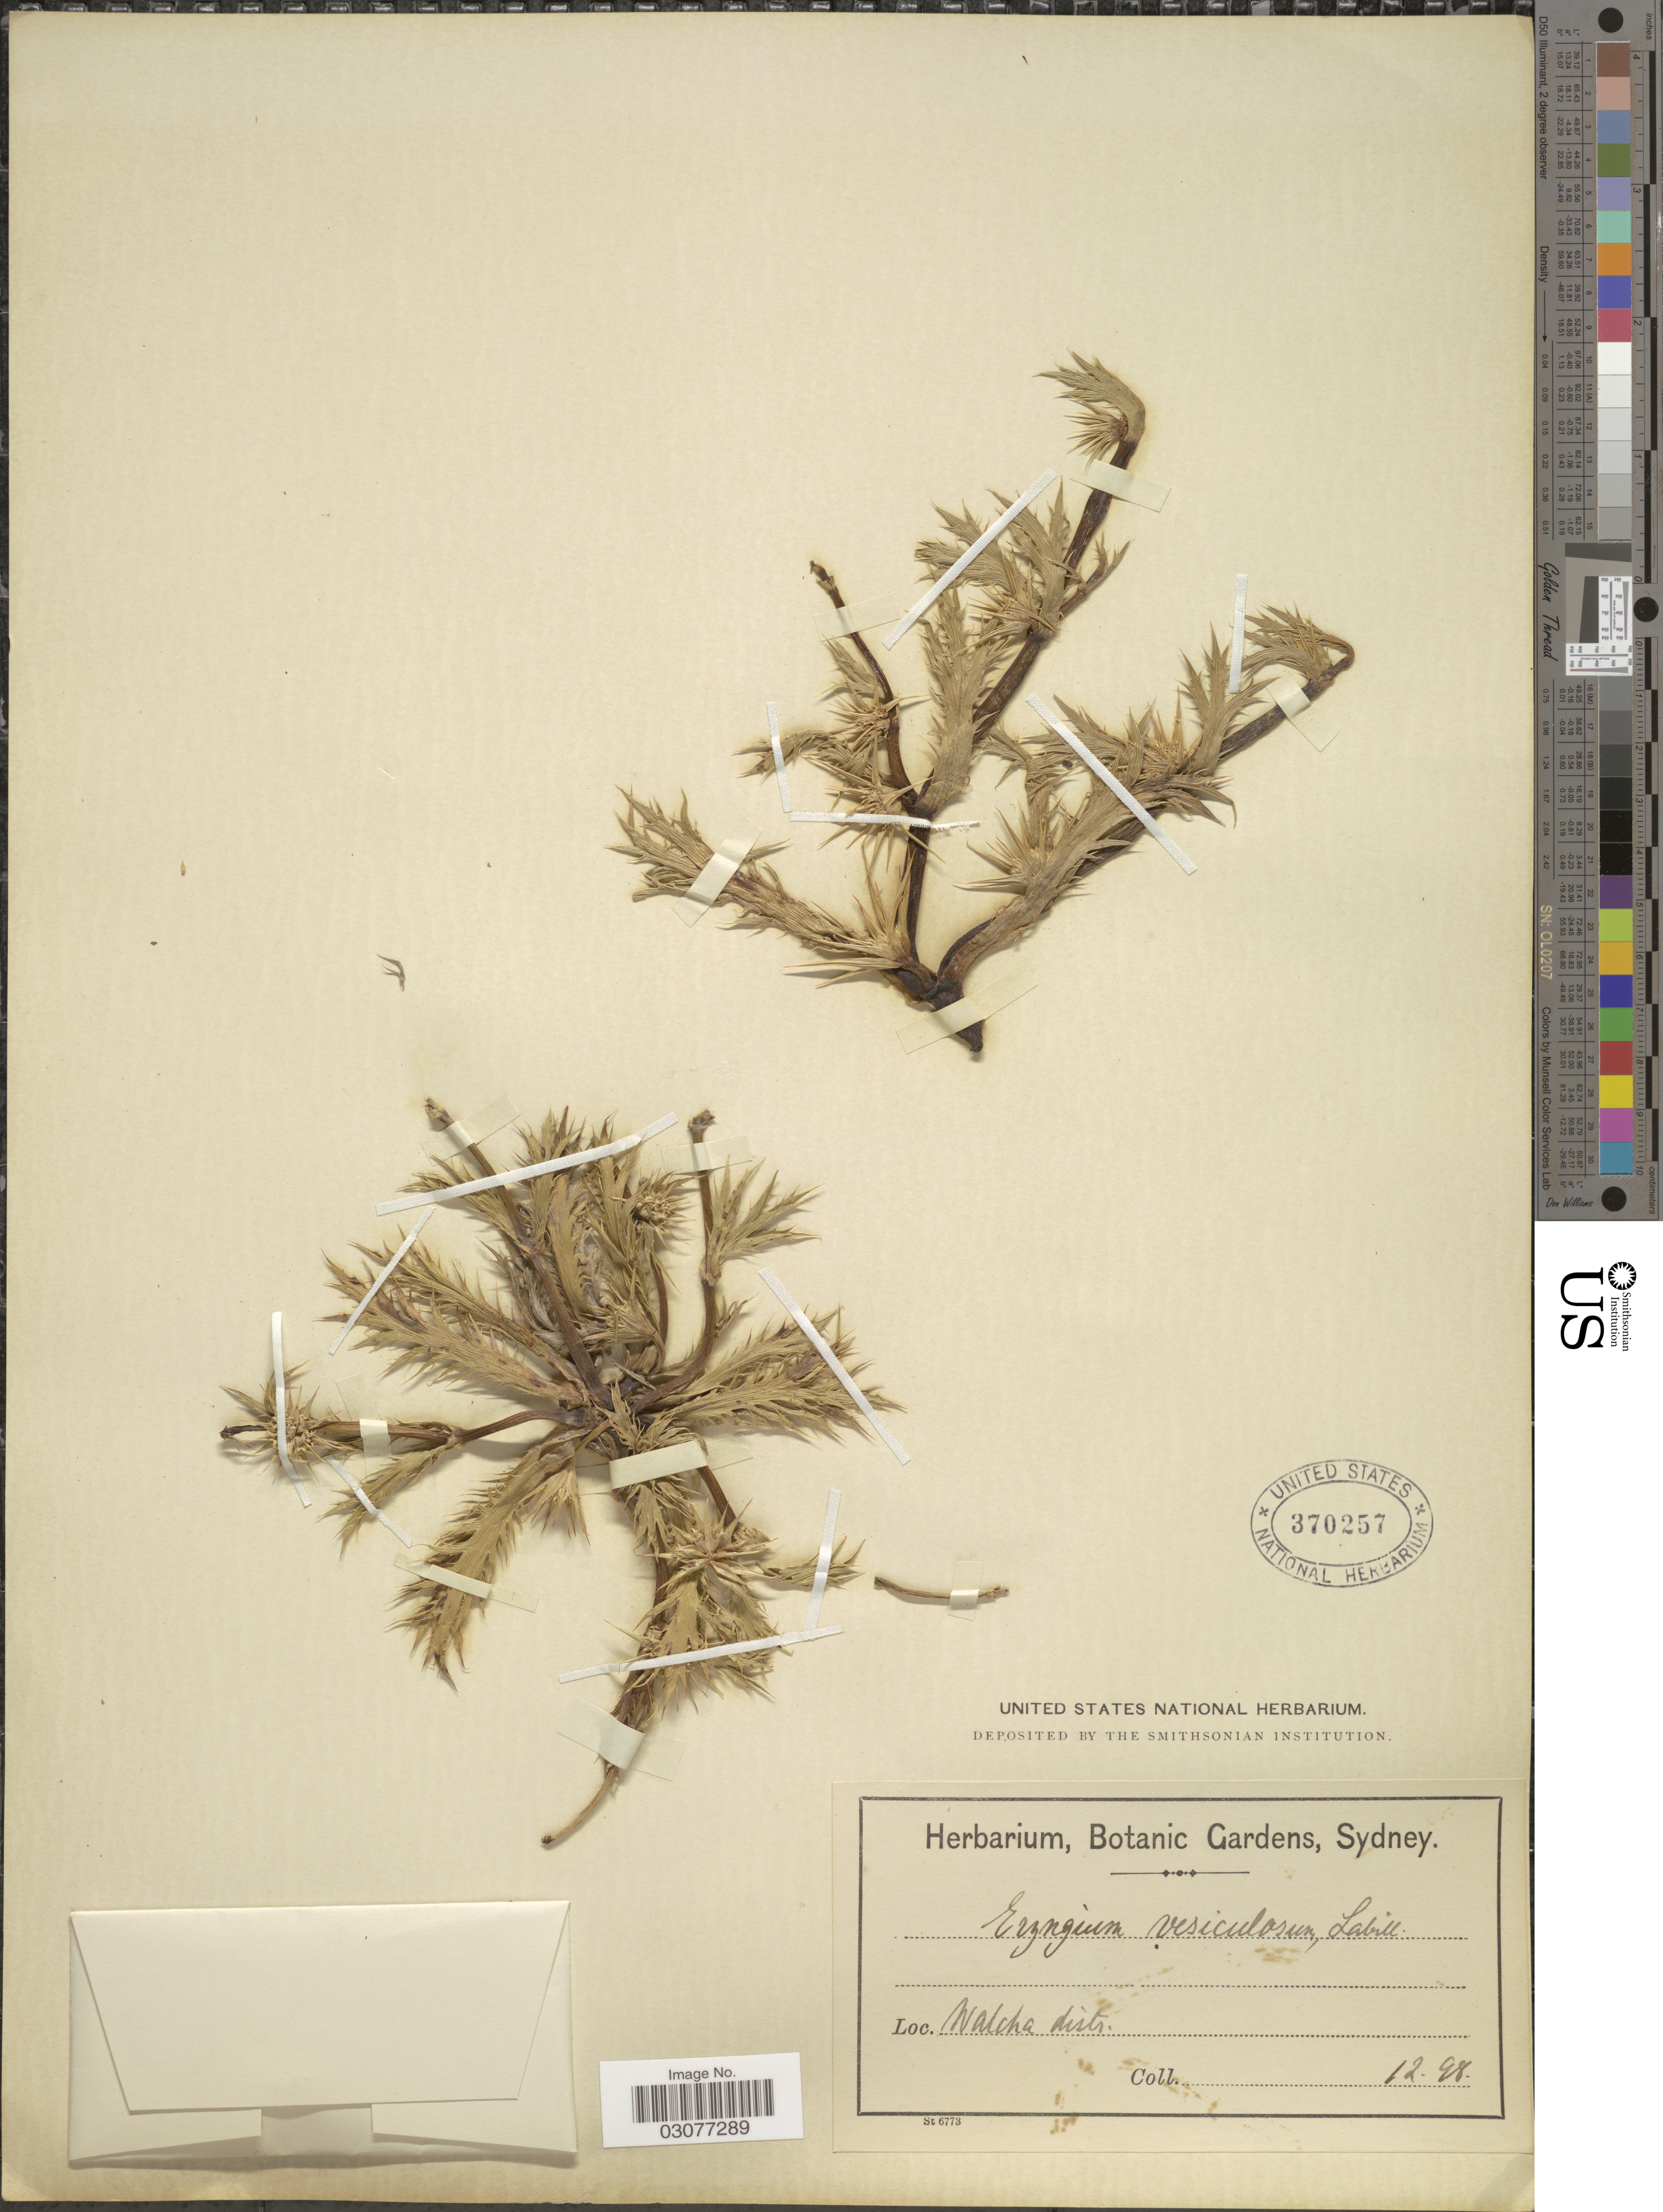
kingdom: Plantae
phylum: Tracheophyta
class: Magnoliopsida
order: Apiales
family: Apiaceae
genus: Eryngium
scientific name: Eryngium vesiculosum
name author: Labill.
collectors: ex herb. Botanic Gardens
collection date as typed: Transcribed d/m/y: /12/98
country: Australia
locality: Walcha dists.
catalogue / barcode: US 370257